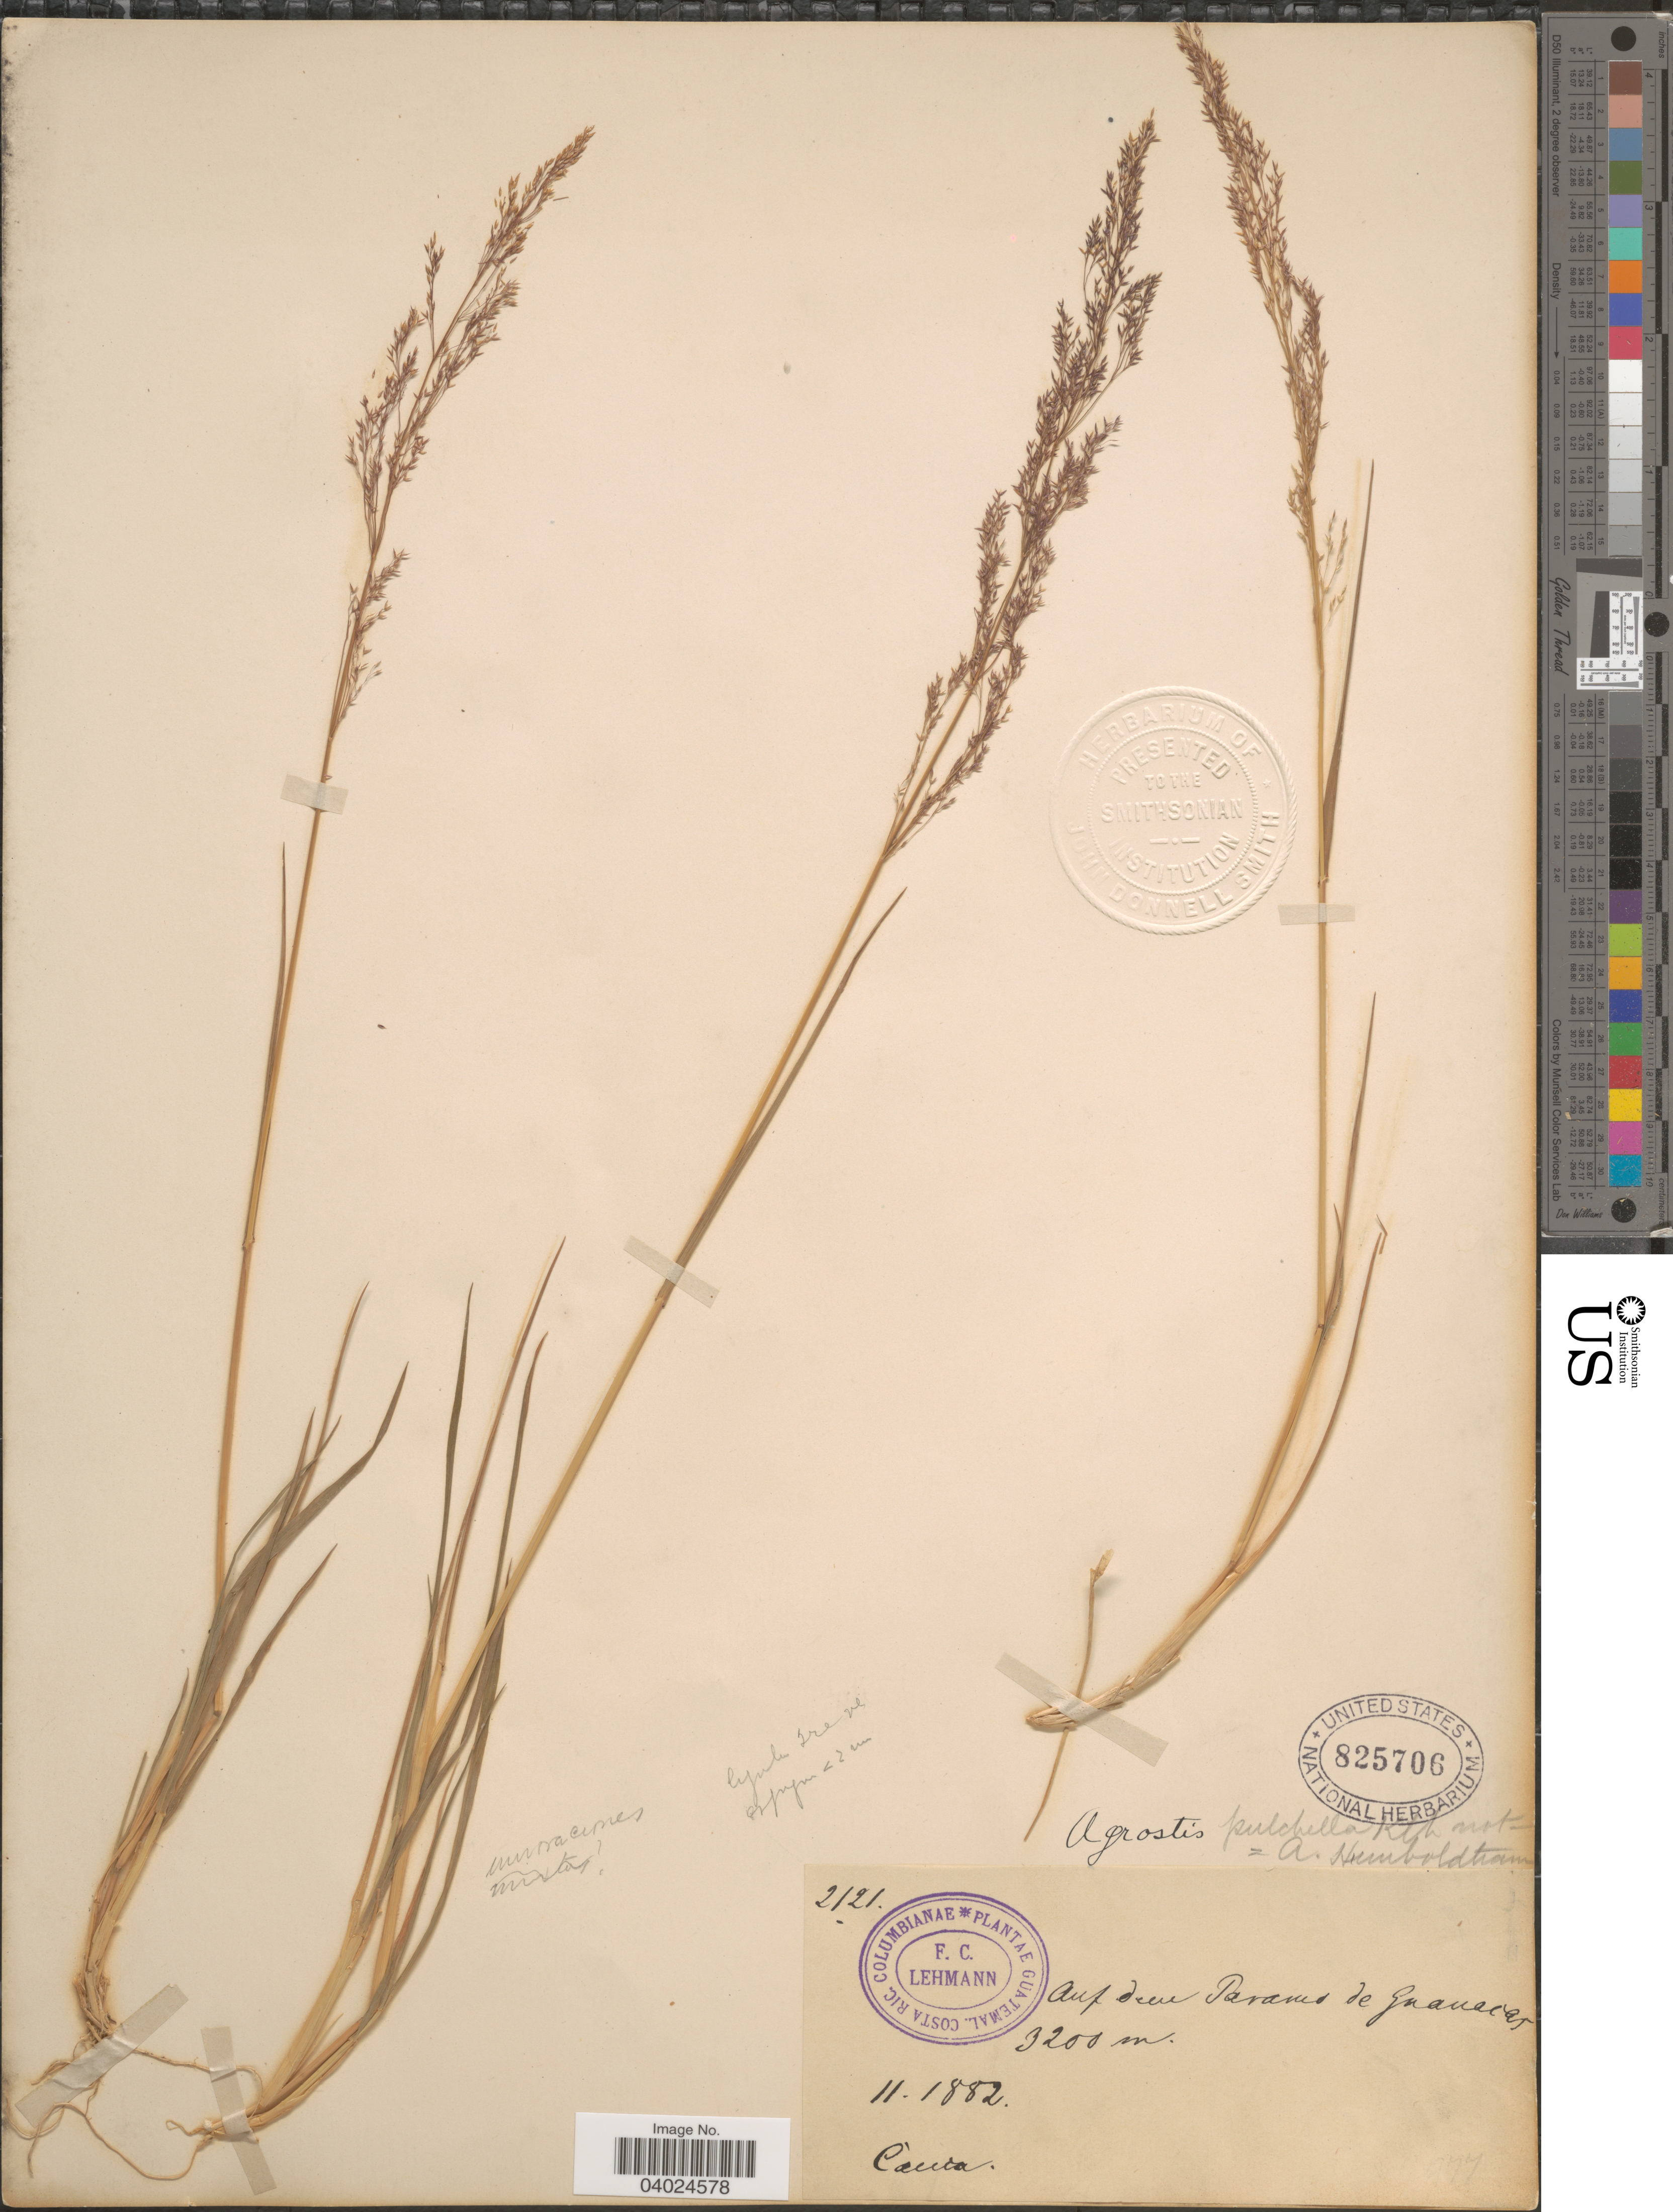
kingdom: Plantae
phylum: Tracheophyta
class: Liliopsida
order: Poales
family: Poaceae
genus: Agrostis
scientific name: Agrostis perennans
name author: (Walter) Tuck.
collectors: F. C. Lehmann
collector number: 2121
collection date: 1882-11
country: Colombia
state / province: Cauca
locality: Auf der Paramo de Guanacas.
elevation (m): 3200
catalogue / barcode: US 825706